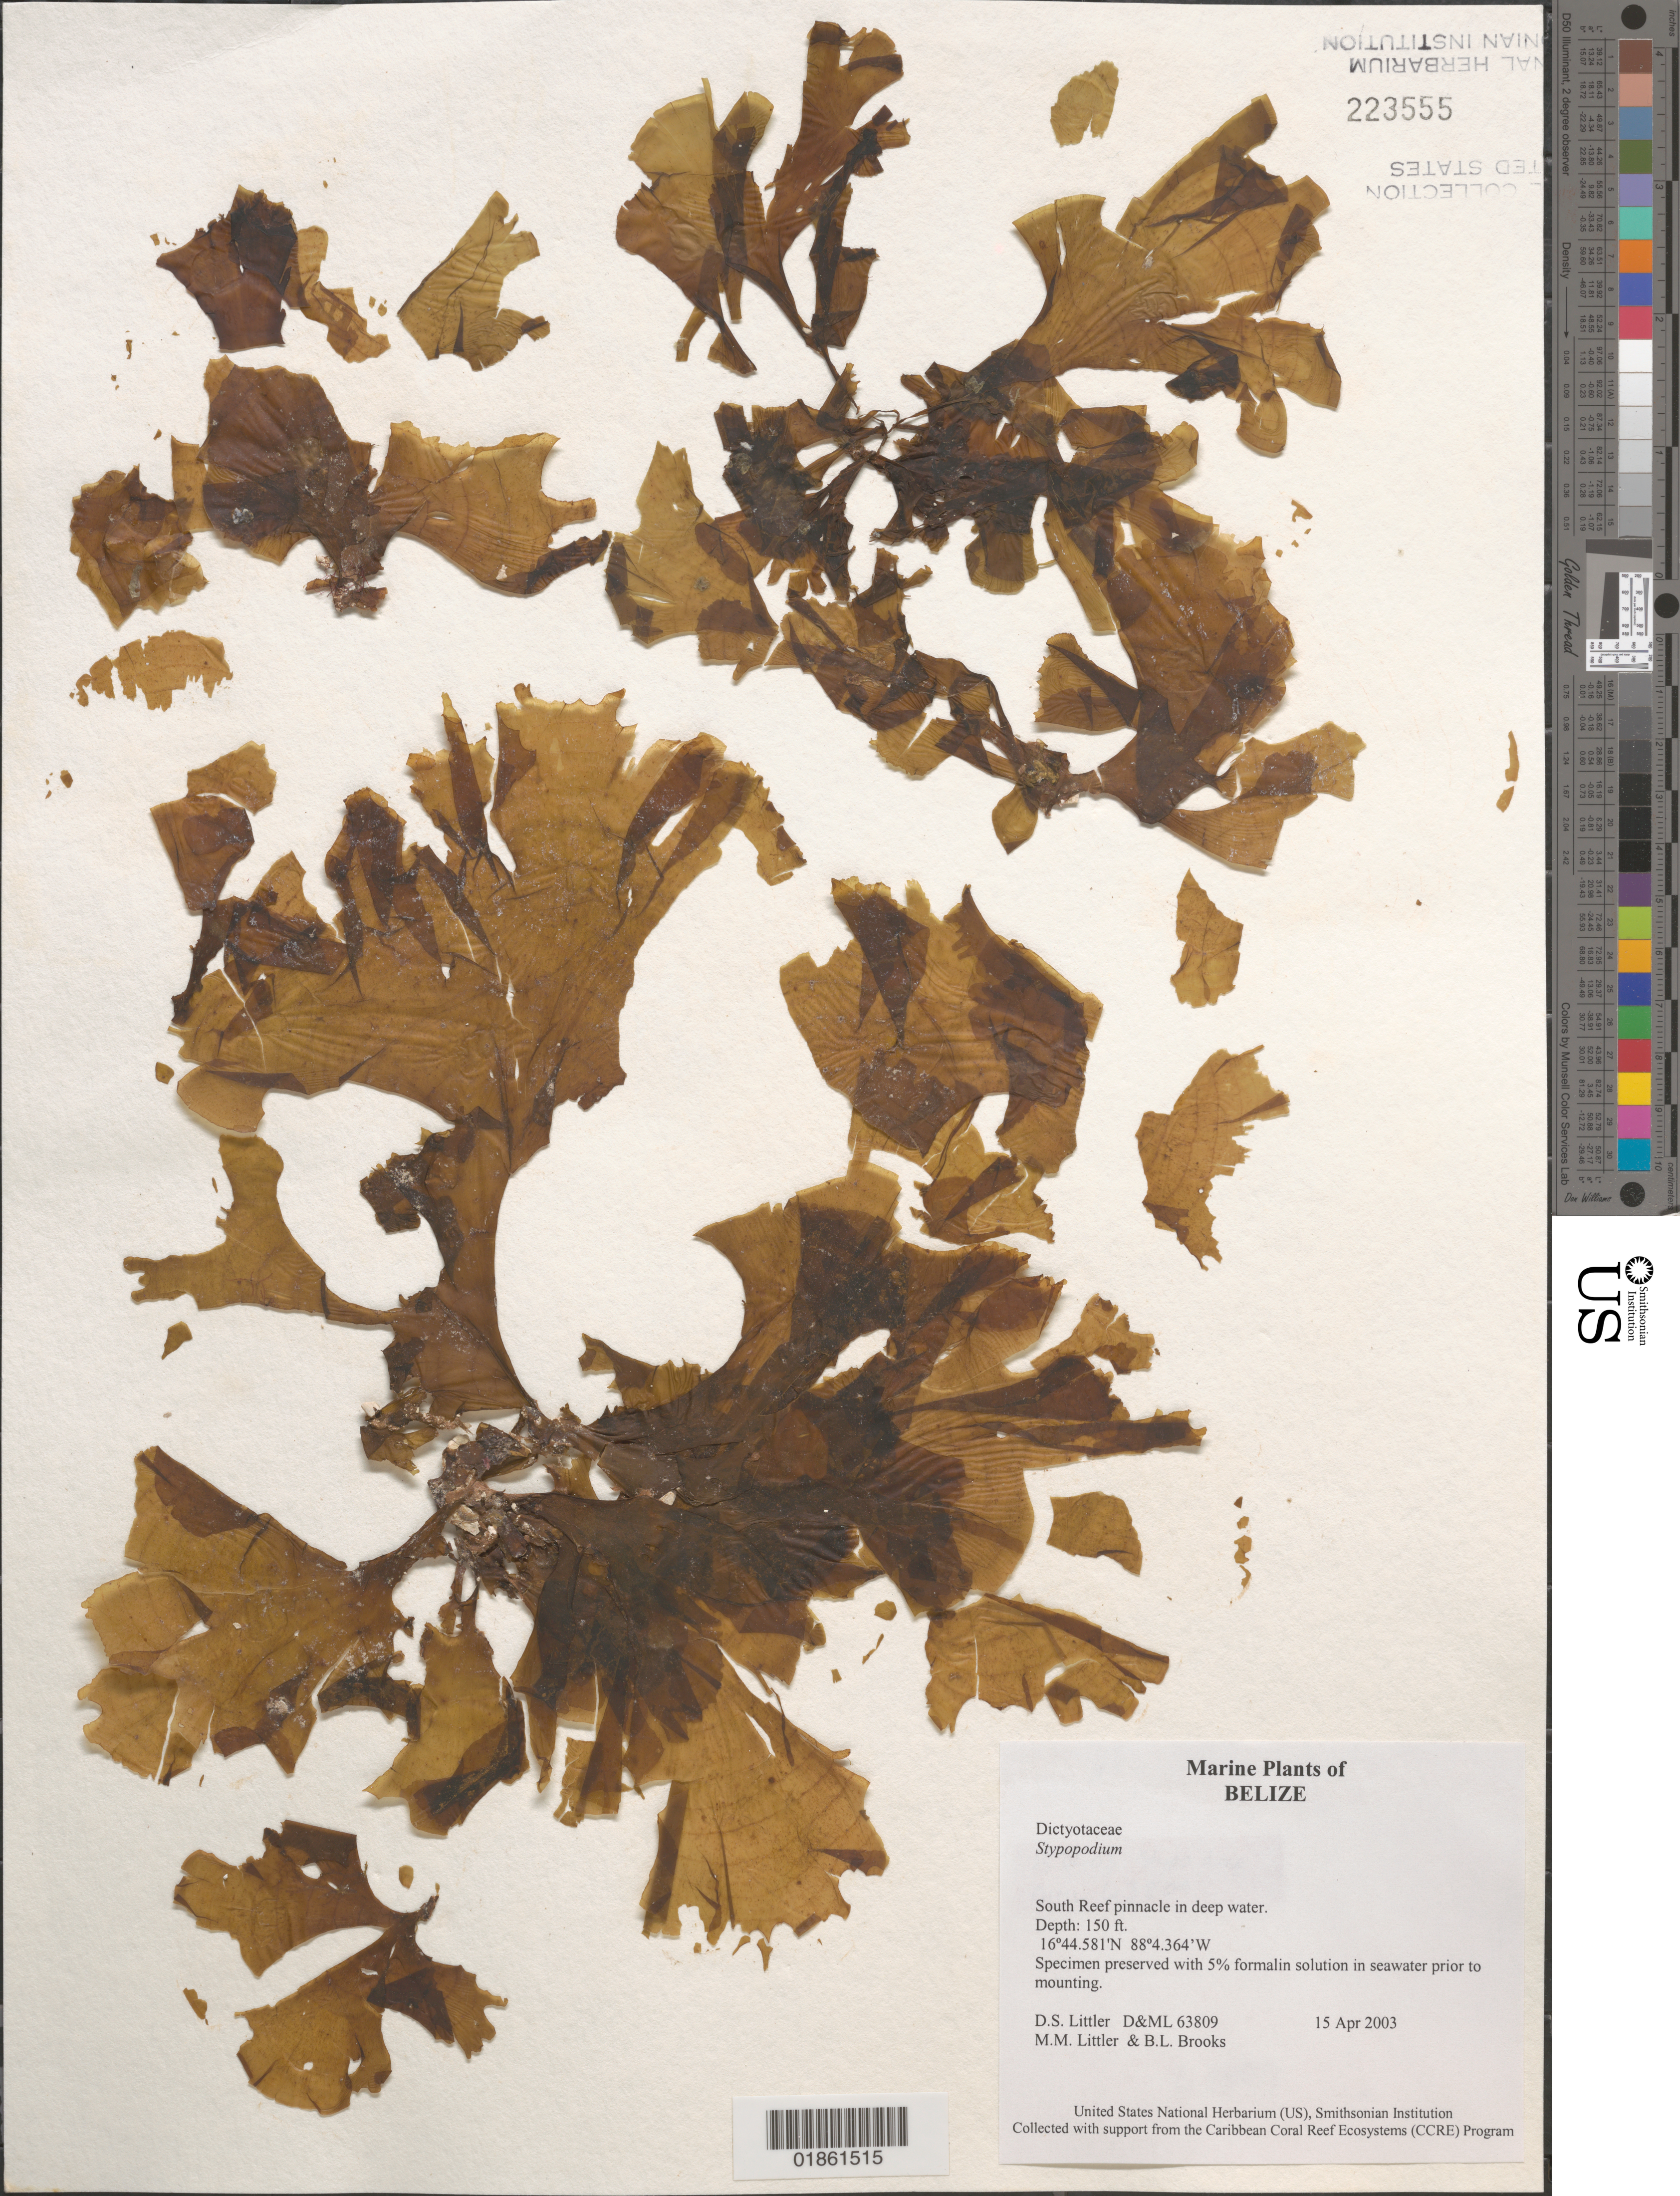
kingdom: Chromista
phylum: Ochrophyta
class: Phaeophyceae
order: Dictyotales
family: Dictyotaceae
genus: Stypopodium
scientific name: Stypopodium sp.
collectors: D. S. Littler & M. M. Littler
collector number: D&ML 63809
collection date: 2003-04-15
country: Belize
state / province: Stann Creek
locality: Long Reef. Pinnacles.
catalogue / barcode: US 223555